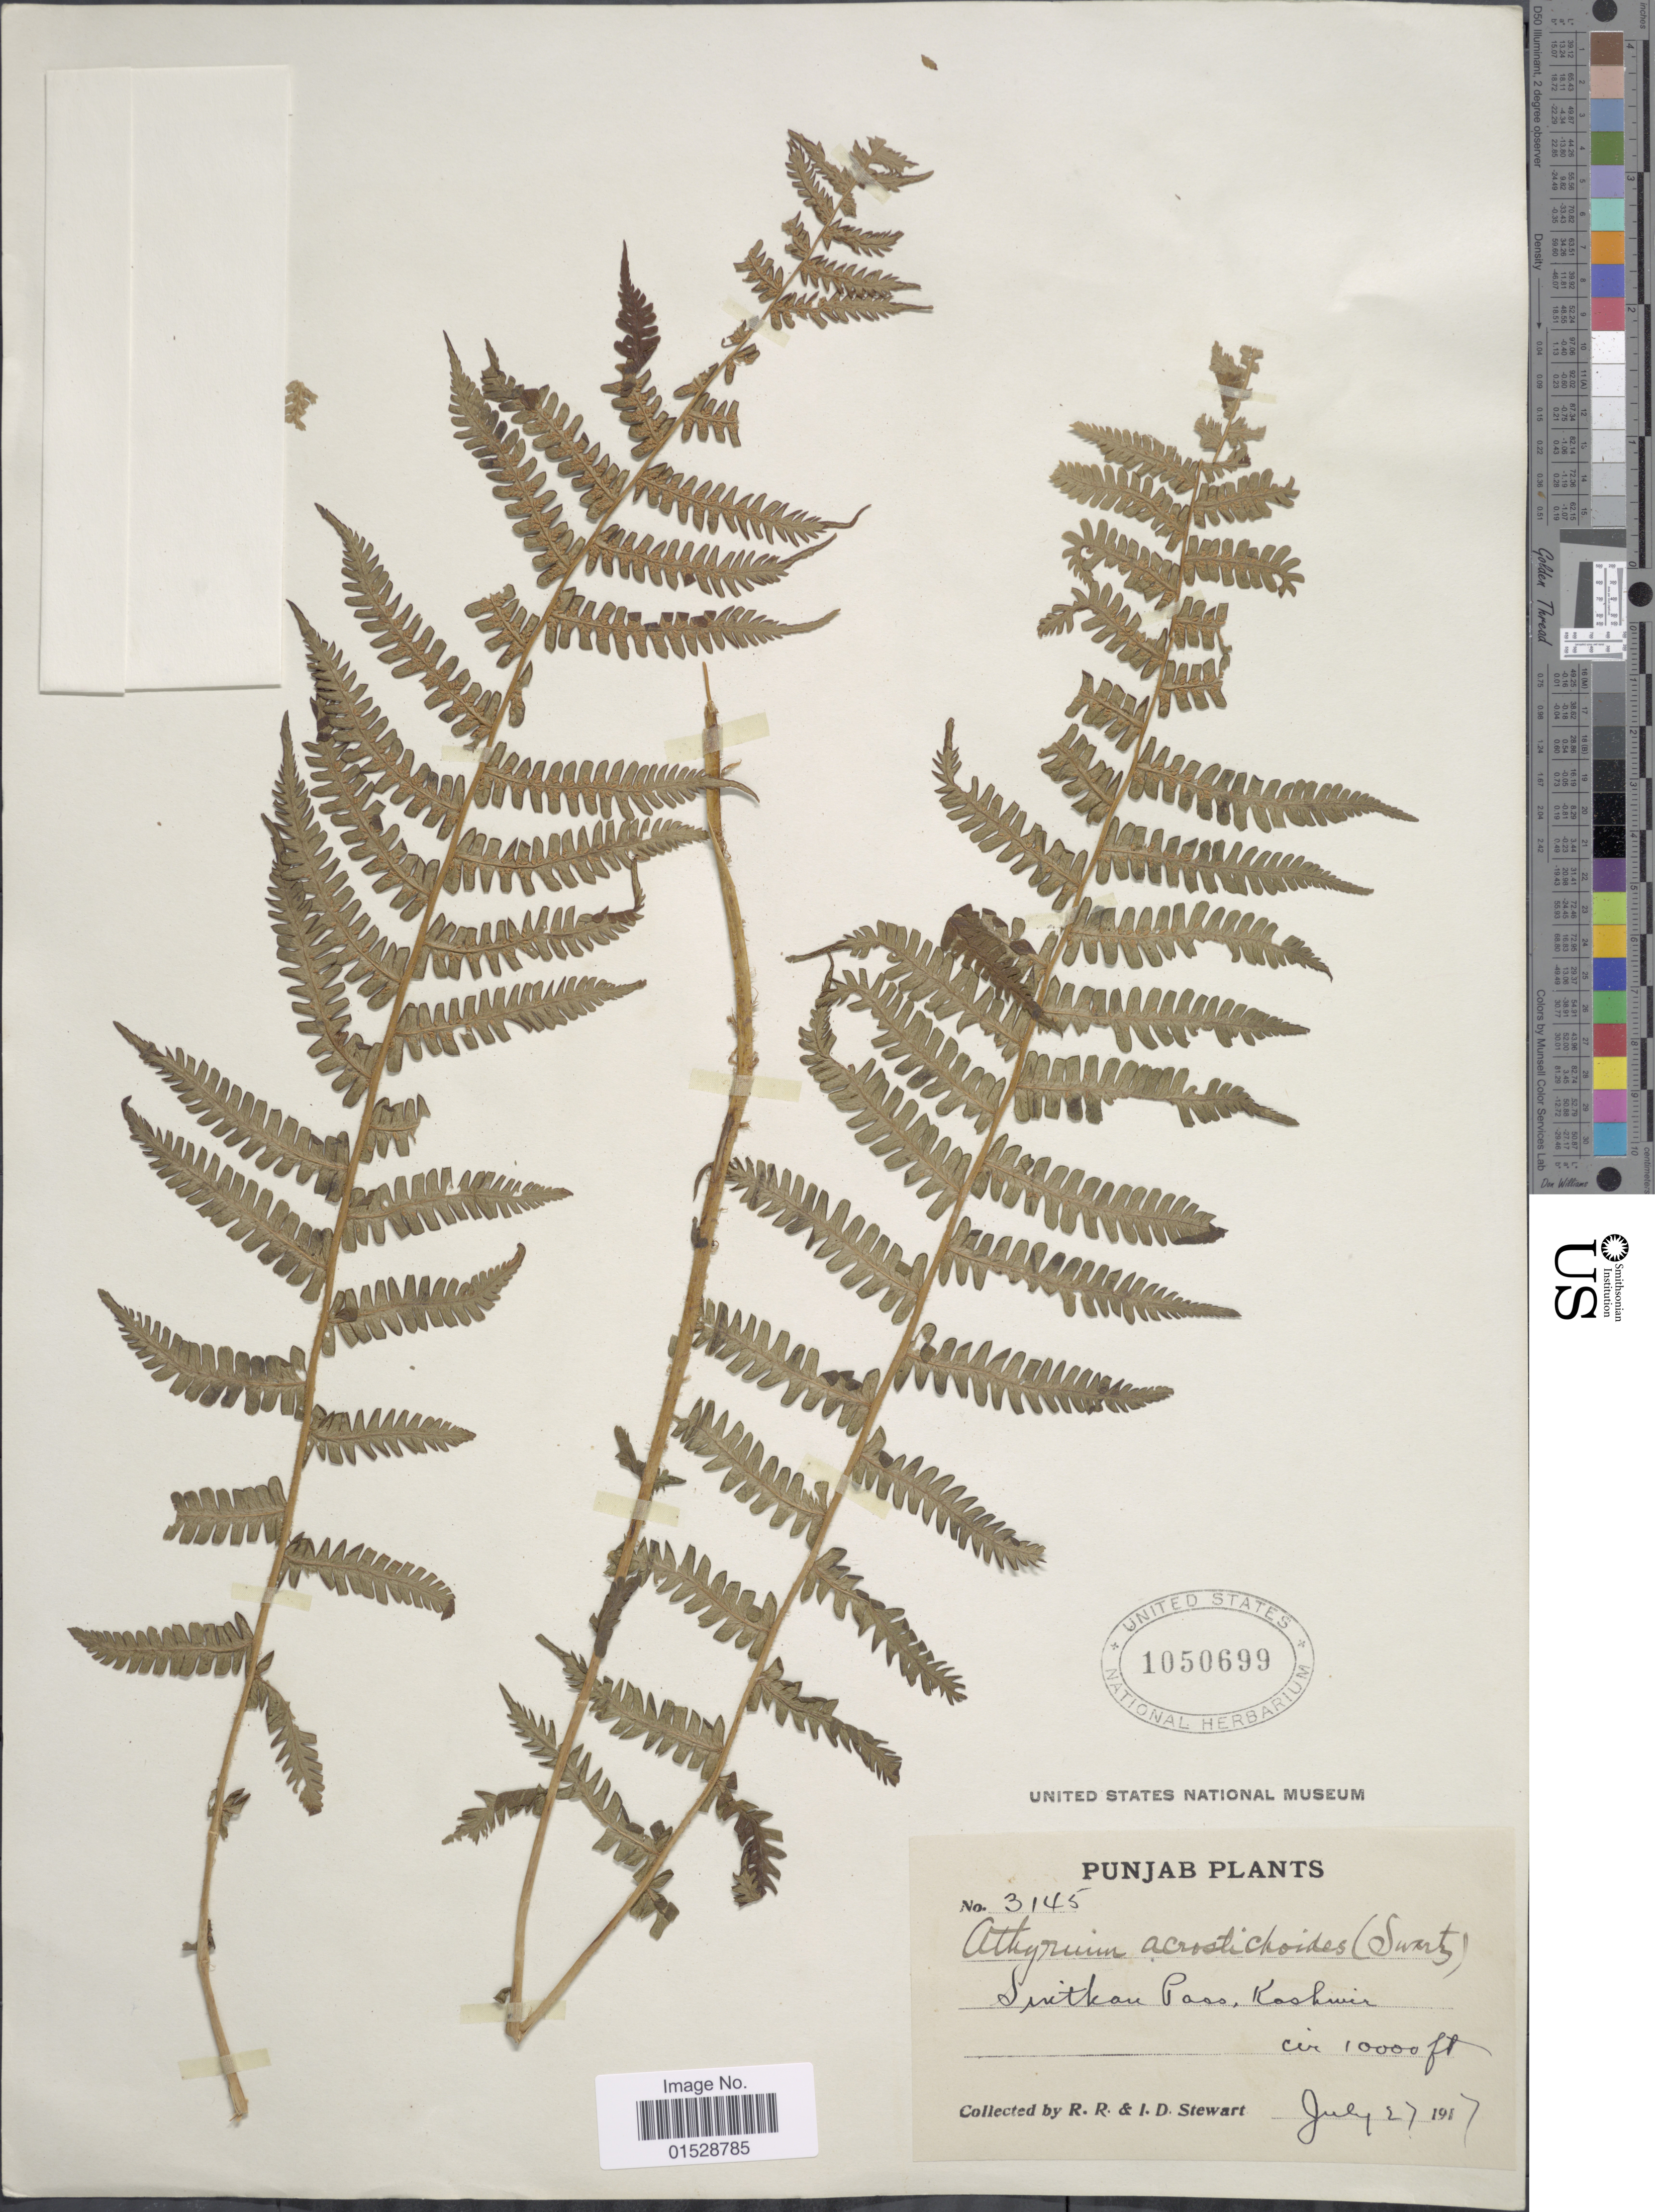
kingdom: Plantae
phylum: Tracheophyta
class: Polypodiopsida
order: Polypodiales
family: Athyriaceae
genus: Deparia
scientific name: Deparia acrostichoides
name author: (Sw.) M. Kato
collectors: R. R. Stewart & I. Stewart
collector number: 3145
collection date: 1917-07-27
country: India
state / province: Jammu and Kashmir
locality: Punjab plants. Sinthan Pass, Kashmir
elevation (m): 3048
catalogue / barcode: US 1050699